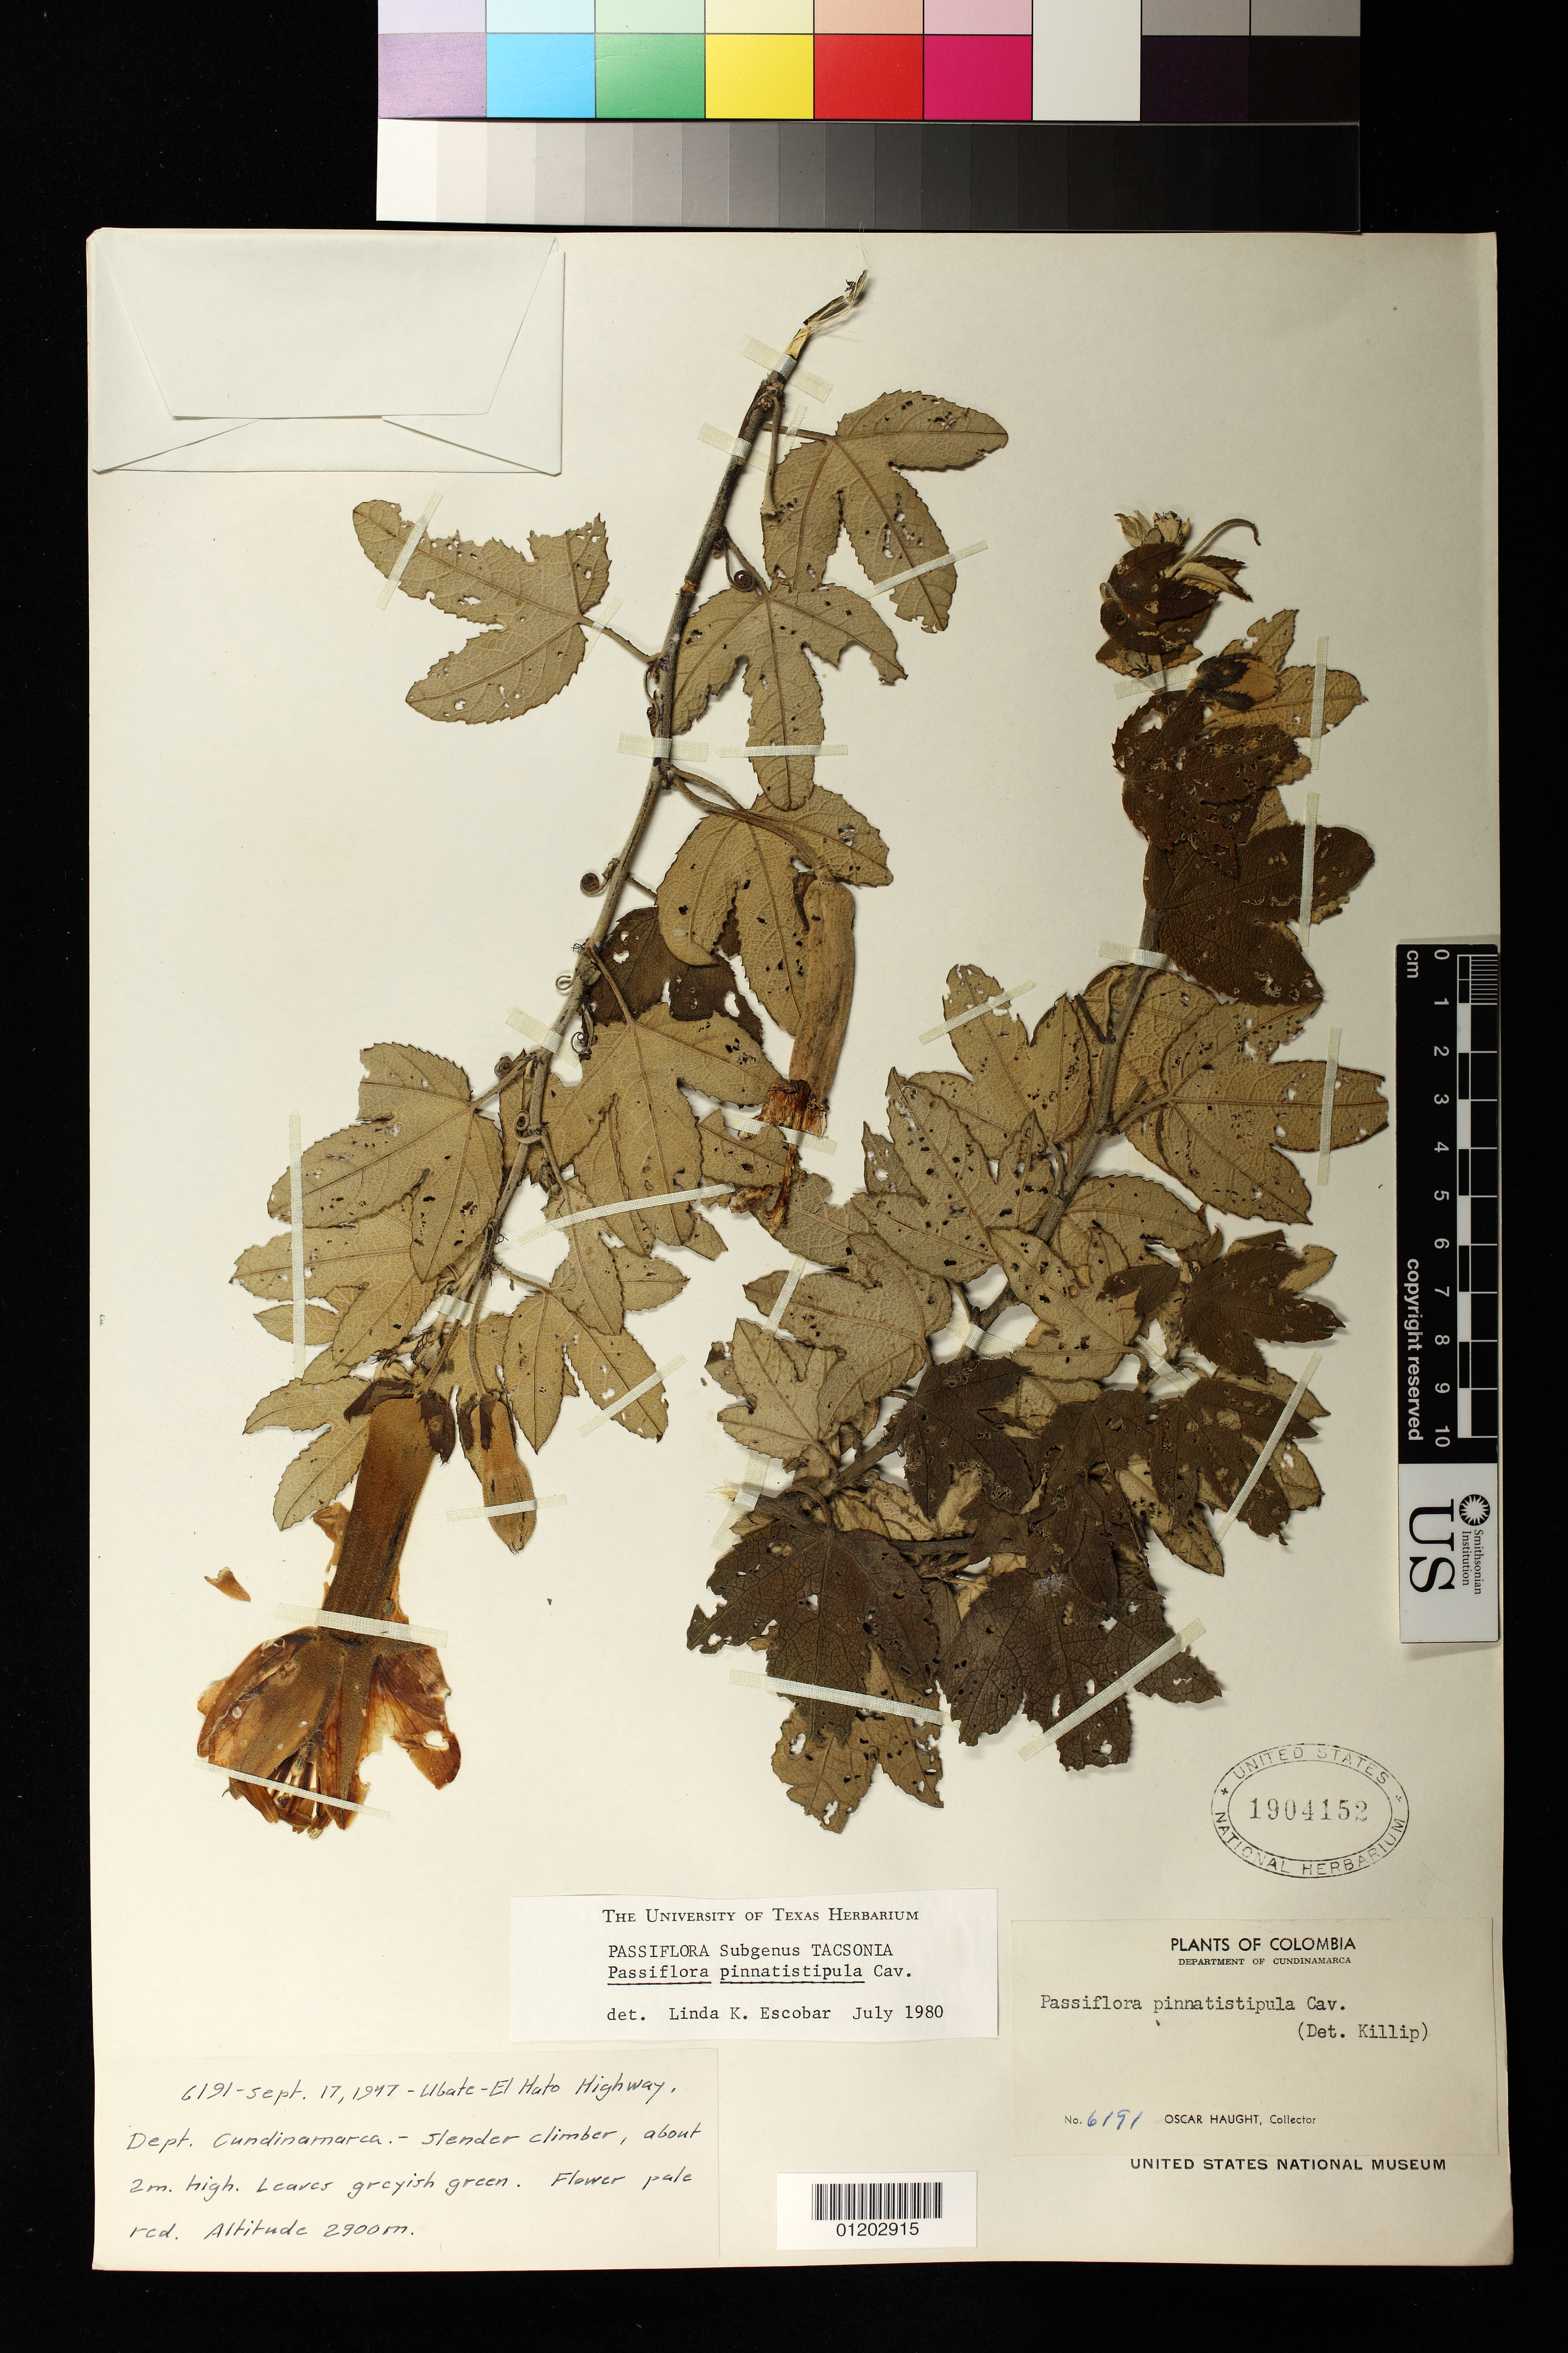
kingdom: Plantae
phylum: Tracheophyta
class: Magnoliopsida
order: Malpighiales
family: Passifloraceae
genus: Passiflora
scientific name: Passiflora pinnatistipula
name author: Cav.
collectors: O. Haught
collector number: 6191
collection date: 1947-09-17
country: Colombia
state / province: Cundinamarca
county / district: Ubate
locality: Ubate, El Hato Highway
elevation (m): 2900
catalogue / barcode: US 1904152